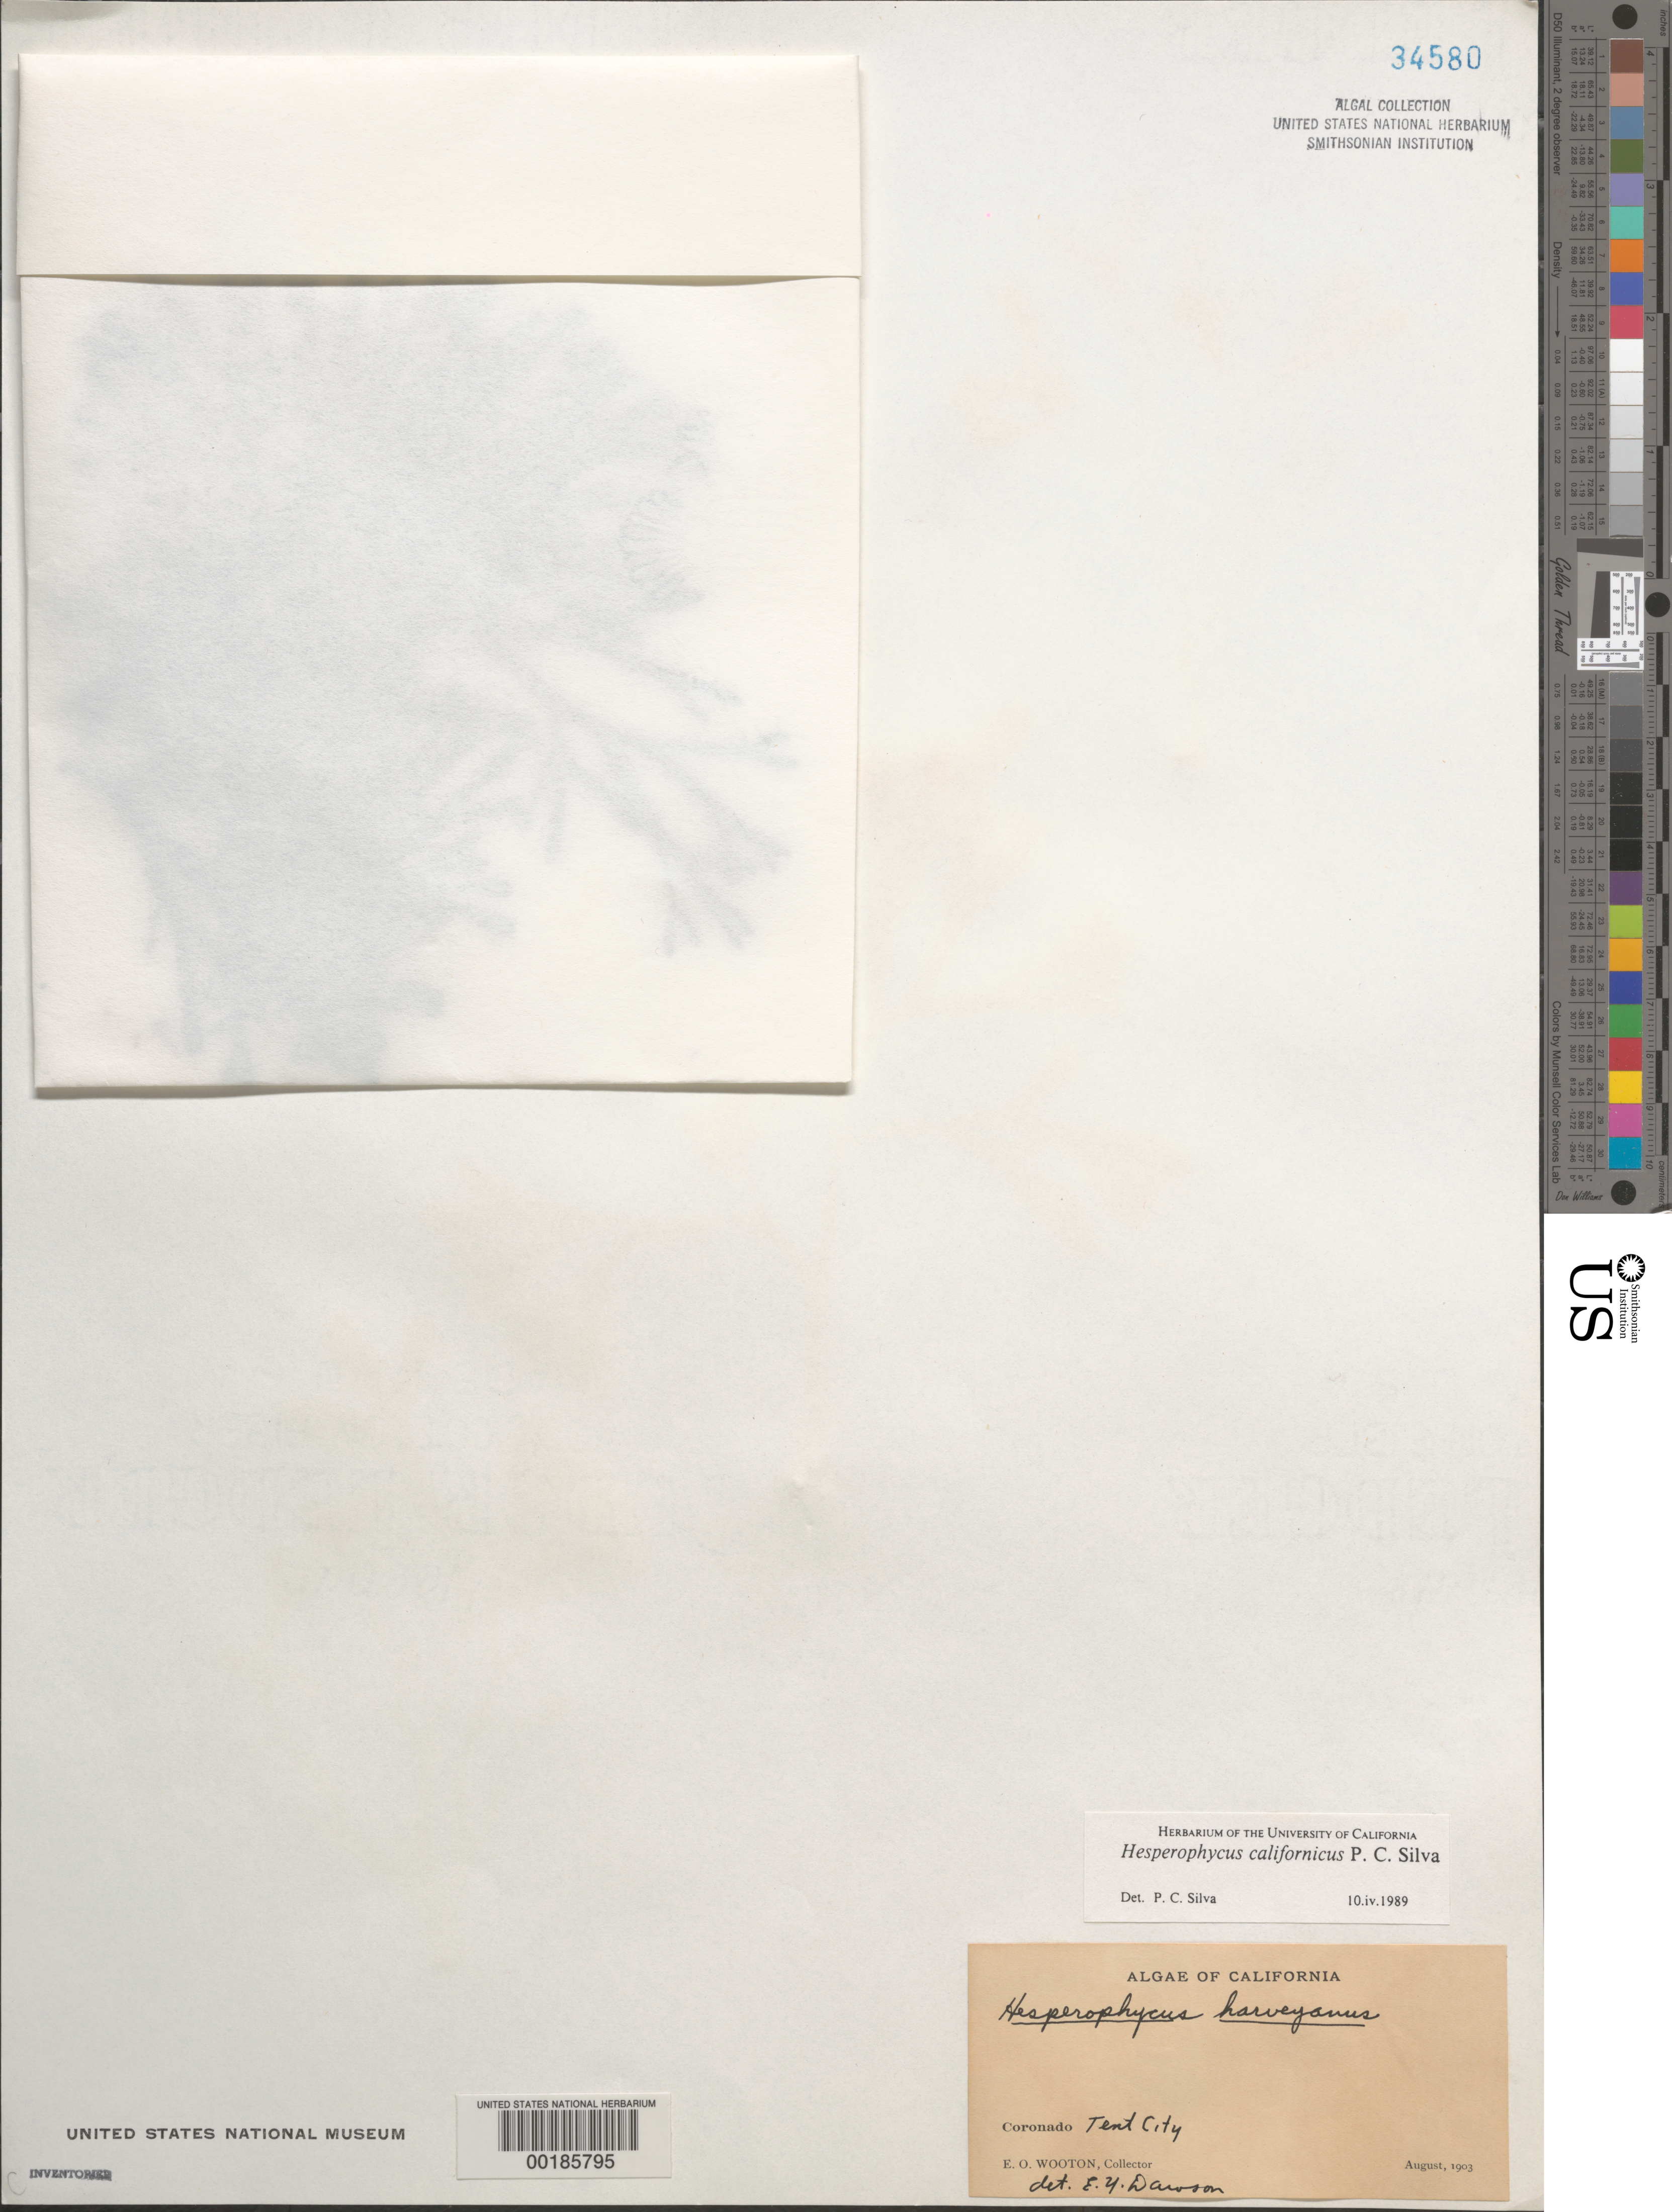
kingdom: Chromista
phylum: Ochrophyta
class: Phaeophyceae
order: Fucales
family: Fucaceae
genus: Hesperophycus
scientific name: Hesperophycus californicus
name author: P.C. Silva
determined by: Silva, P. C.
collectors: E. O. Wooton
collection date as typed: Aug 1903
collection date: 1903-08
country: United States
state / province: California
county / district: San Diego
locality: Coronado, Tent City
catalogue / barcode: US 34580